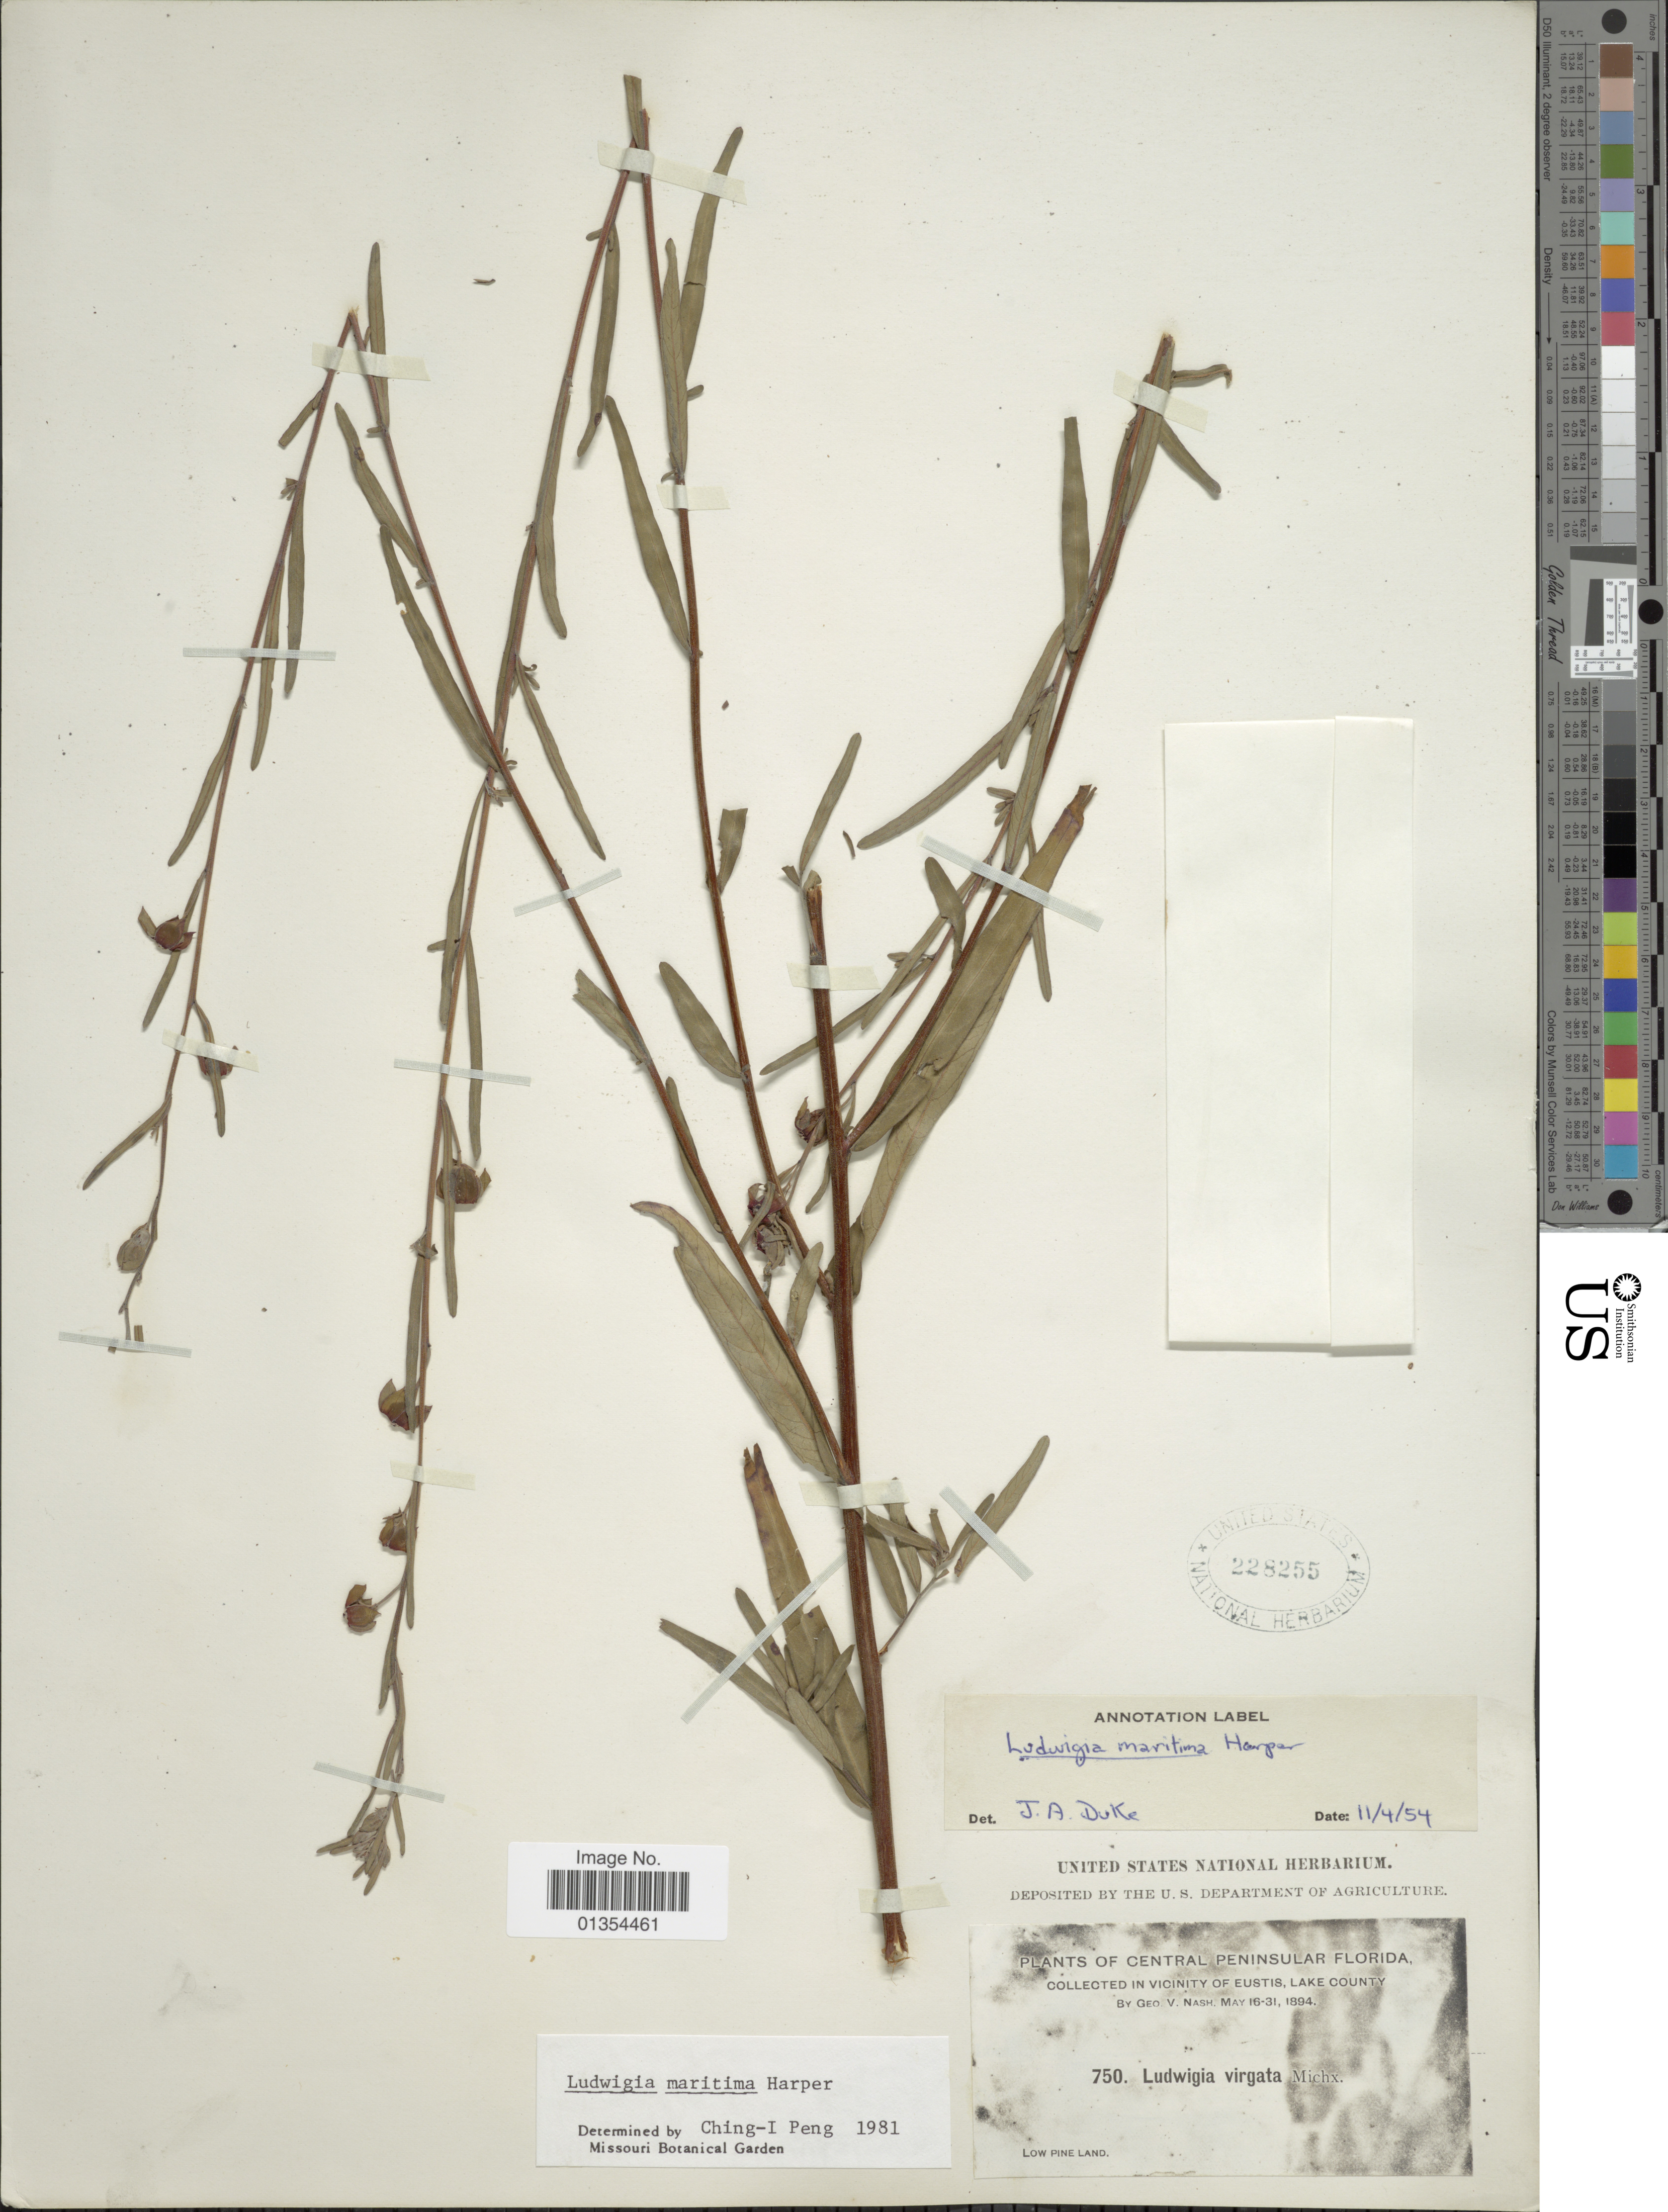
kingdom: Plantae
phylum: Tracheophyta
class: Magnoliopsida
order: Myrtales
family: Onagraceae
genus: Ludwigia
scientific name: Ludwigia maritima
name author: R.M. Harper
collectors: G. V. Nash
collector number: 750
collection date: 1894-05-16/1894-05-31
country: United States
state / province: Florida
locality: Central Peninsular Florida, Vicinity of Eustis, Lake County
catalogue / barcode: US 228255